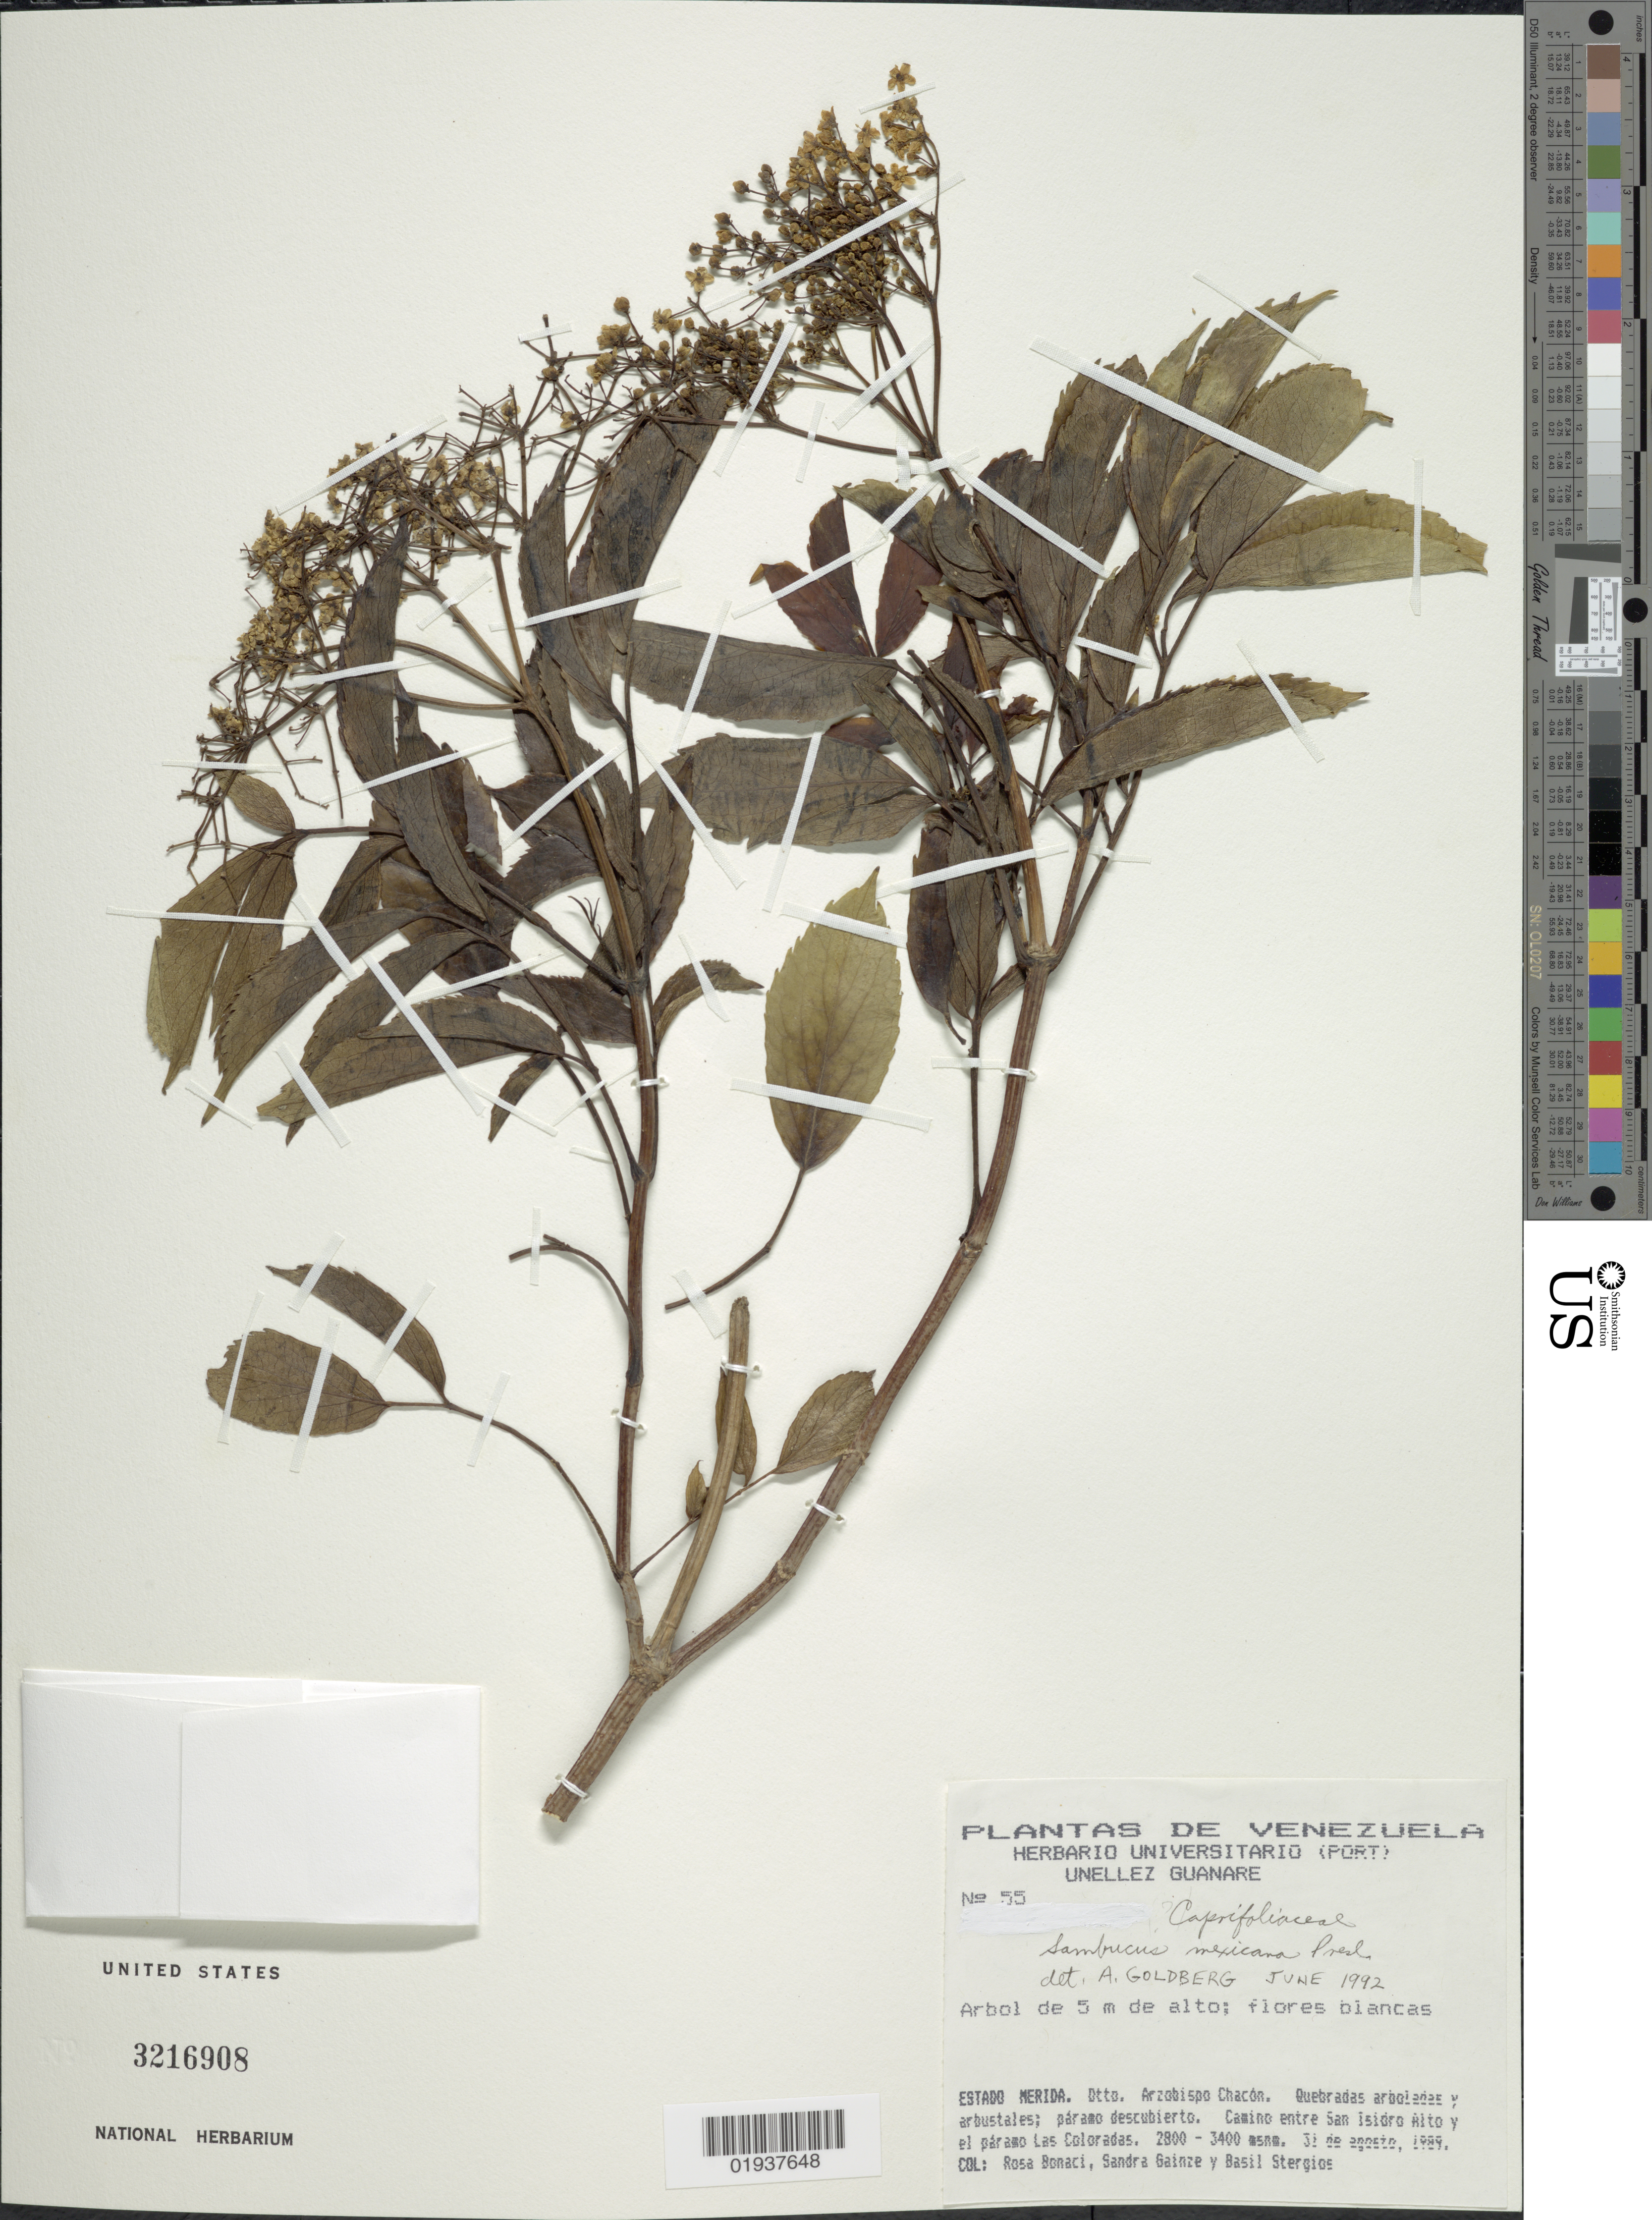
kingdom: Plantae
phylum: Tracheophyta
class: Magnoliopsida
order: Dipsacales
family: Viburnaceae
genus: Sambucus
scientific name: Sambucus canadensis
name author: L.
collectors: R. Bonaci, S. Gainze & B. G. Stergios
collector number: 55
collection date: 1989-08-31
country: Venezuela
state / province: Mérida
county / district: Arzobispo Chacón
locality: Camino entre San Isidro Alto y el páramo las Coloradas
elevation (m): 2800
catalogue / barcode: US 3216908